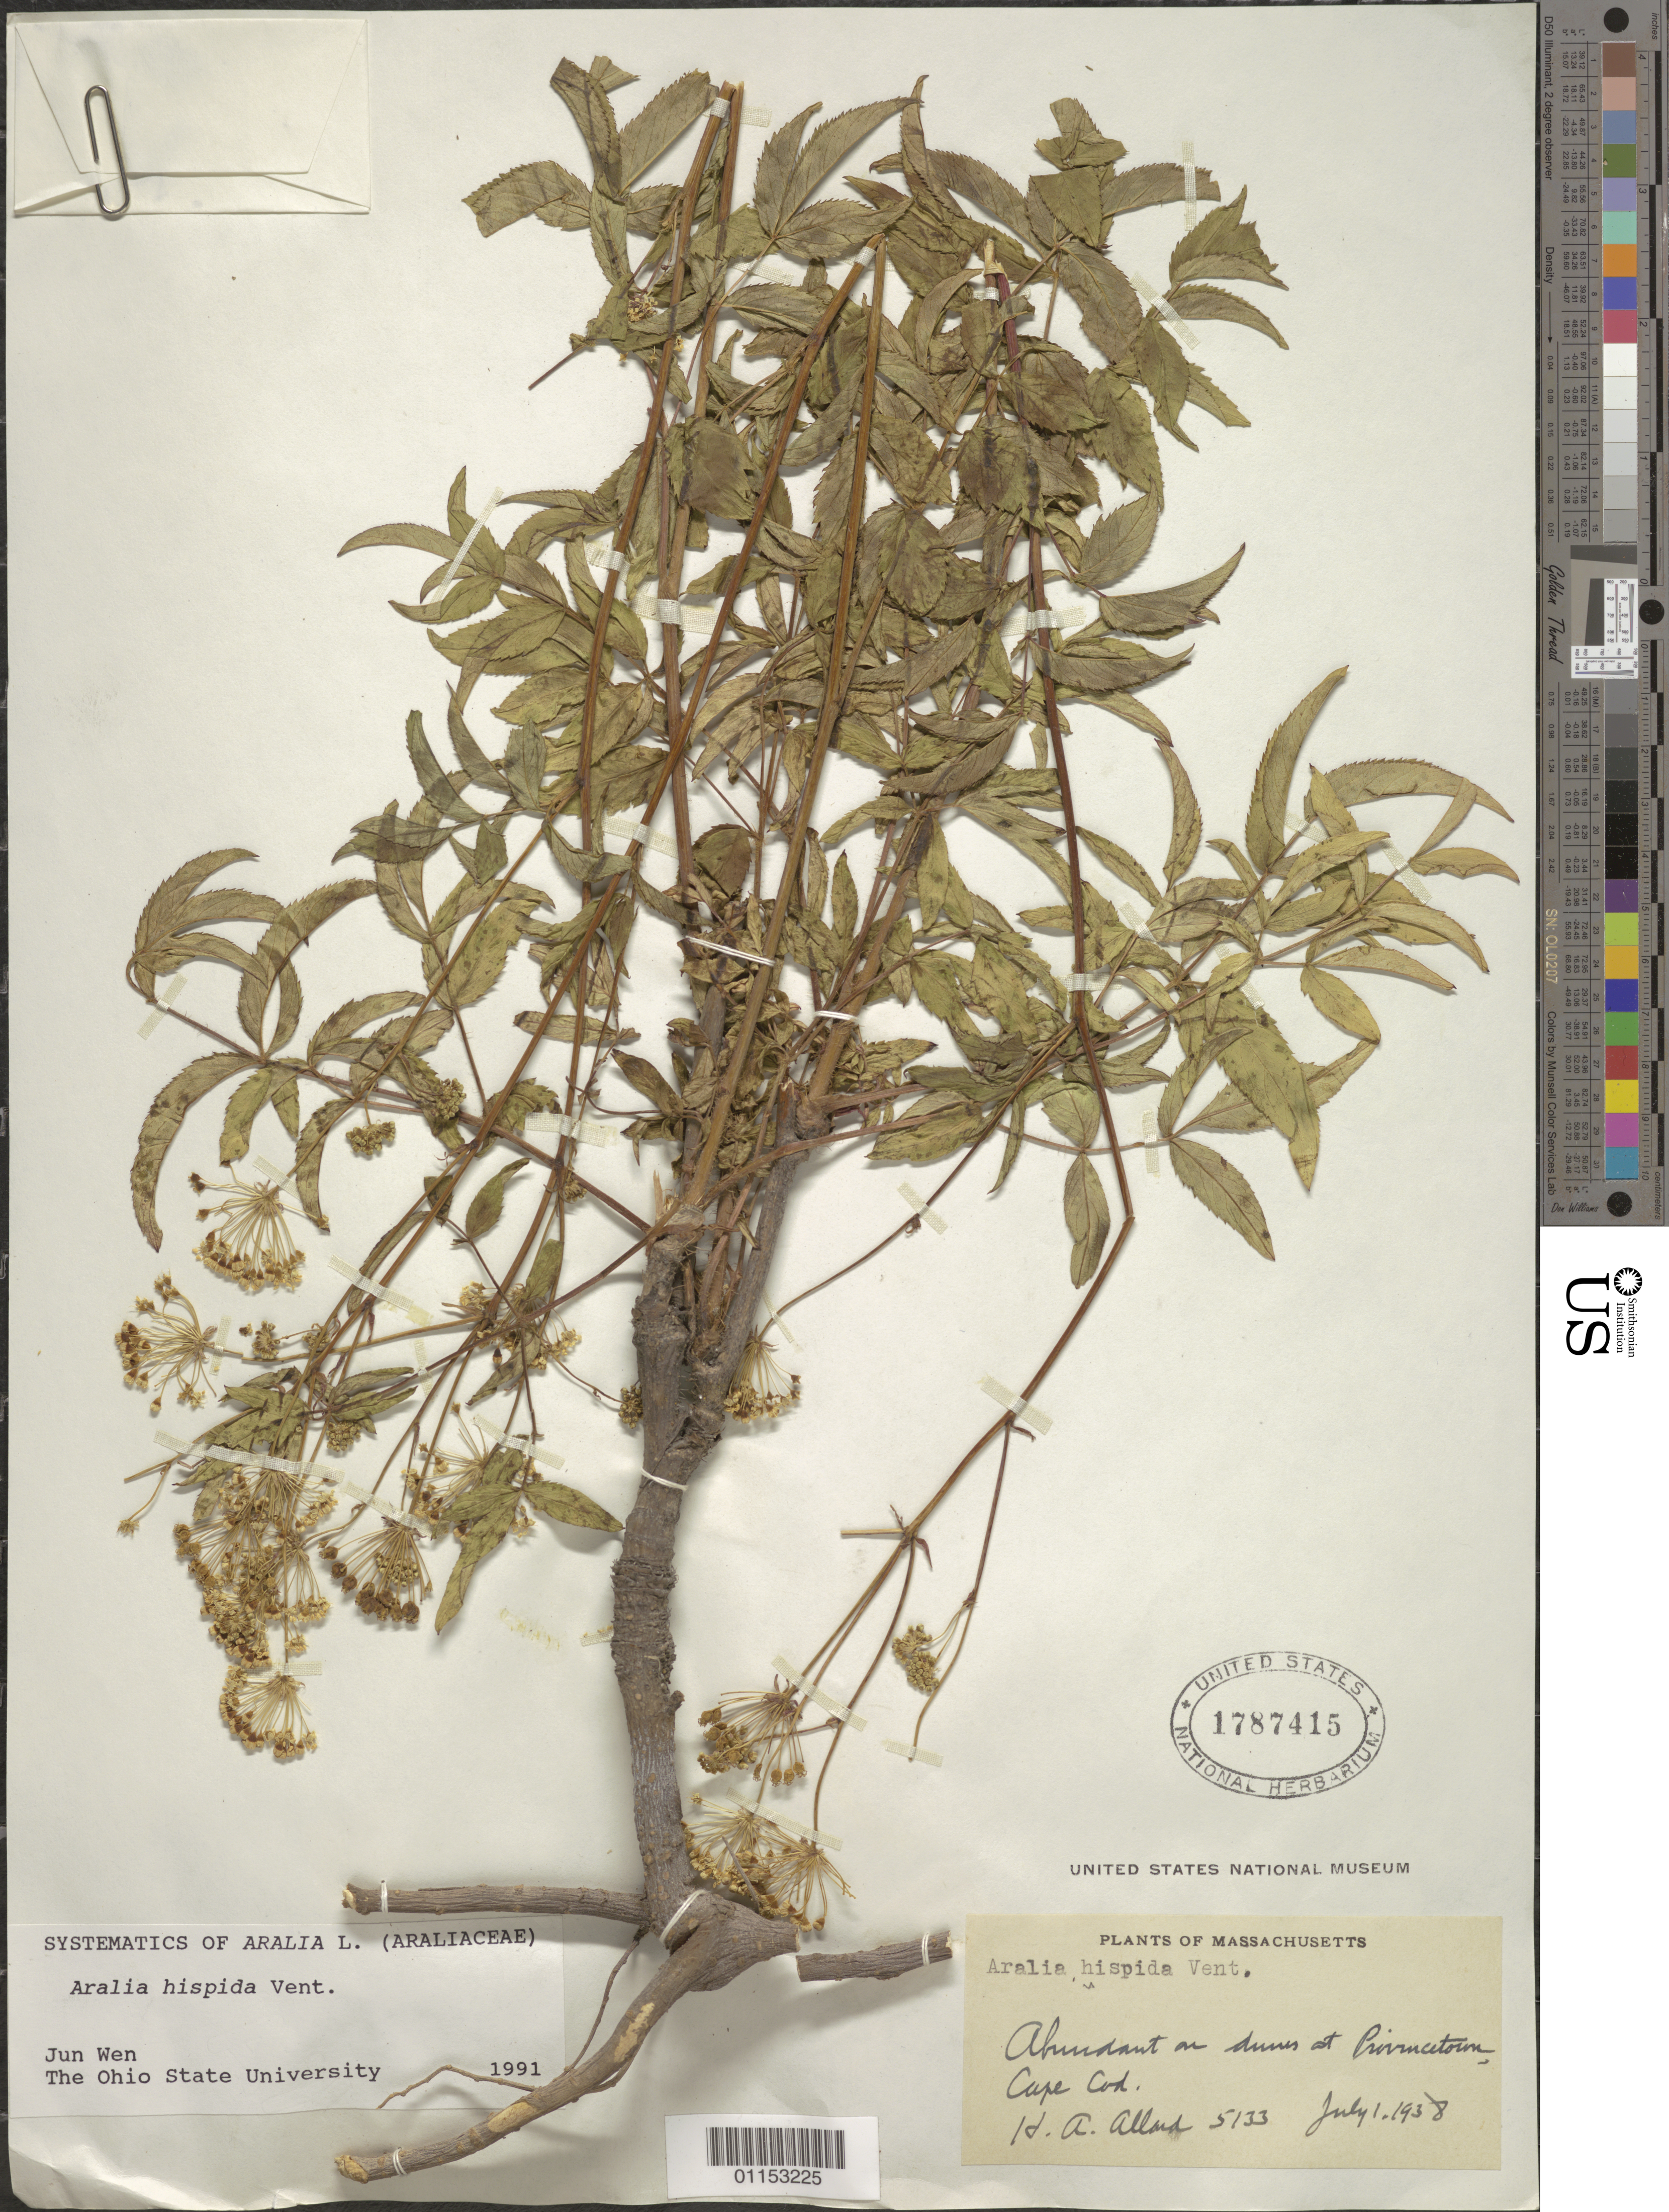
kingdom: Plantae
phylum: Tracheophyta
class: Magnoliopsida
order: Apiales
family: Araliaceae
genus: Aralia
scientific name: Aralia hispida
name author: Vent.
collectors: H. A. Allard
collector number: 5133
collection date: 1938-07-01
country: United States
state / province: Massachusetts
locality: Provincetown, Cape Cod.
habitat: Abundant on dunes.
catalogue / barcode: US 1787415